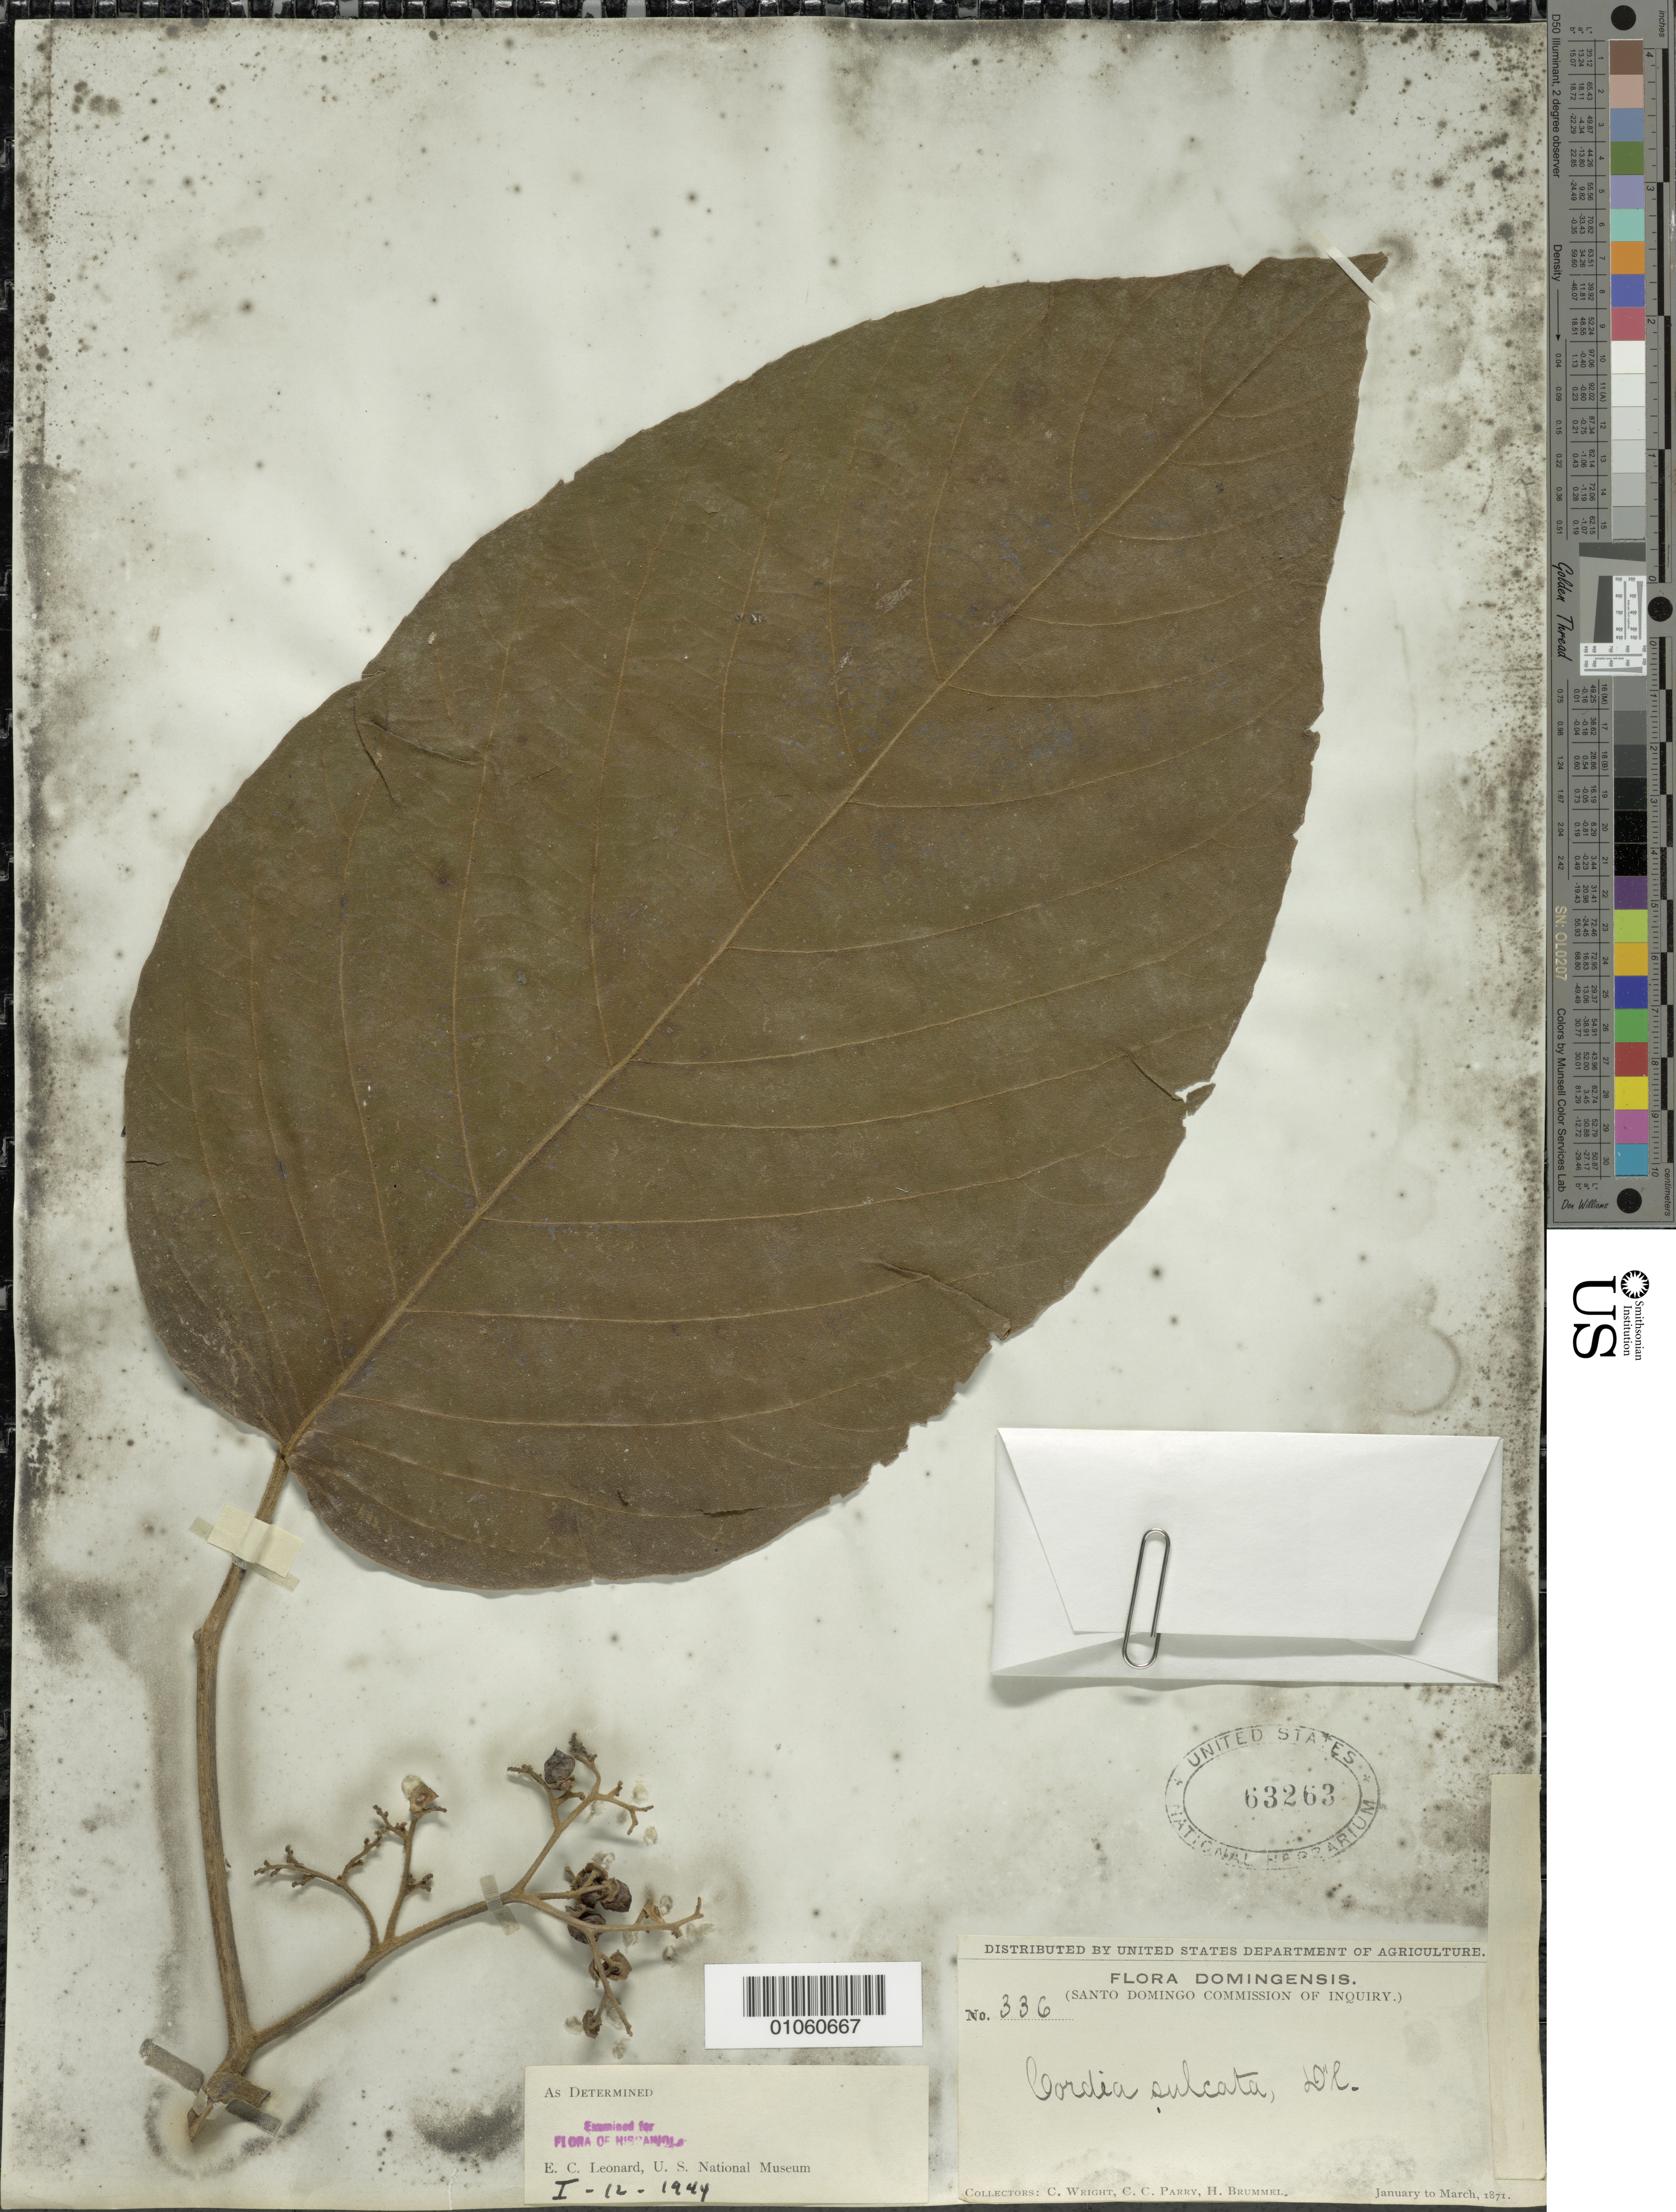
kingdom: Plantae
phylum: Tracheophyta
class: Magnoliopsida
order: Boraginales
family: Cordiaceae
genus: Cordia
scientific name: Cordia sulcata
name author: DC.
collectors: C. Wright, C. C. Parry & H. Brummel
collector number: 336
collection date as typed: Jan 1871 to -- Mar 1871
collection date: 1871-01/1871-03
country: Dominican Republic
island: Hispaniola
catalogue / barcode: US 63263